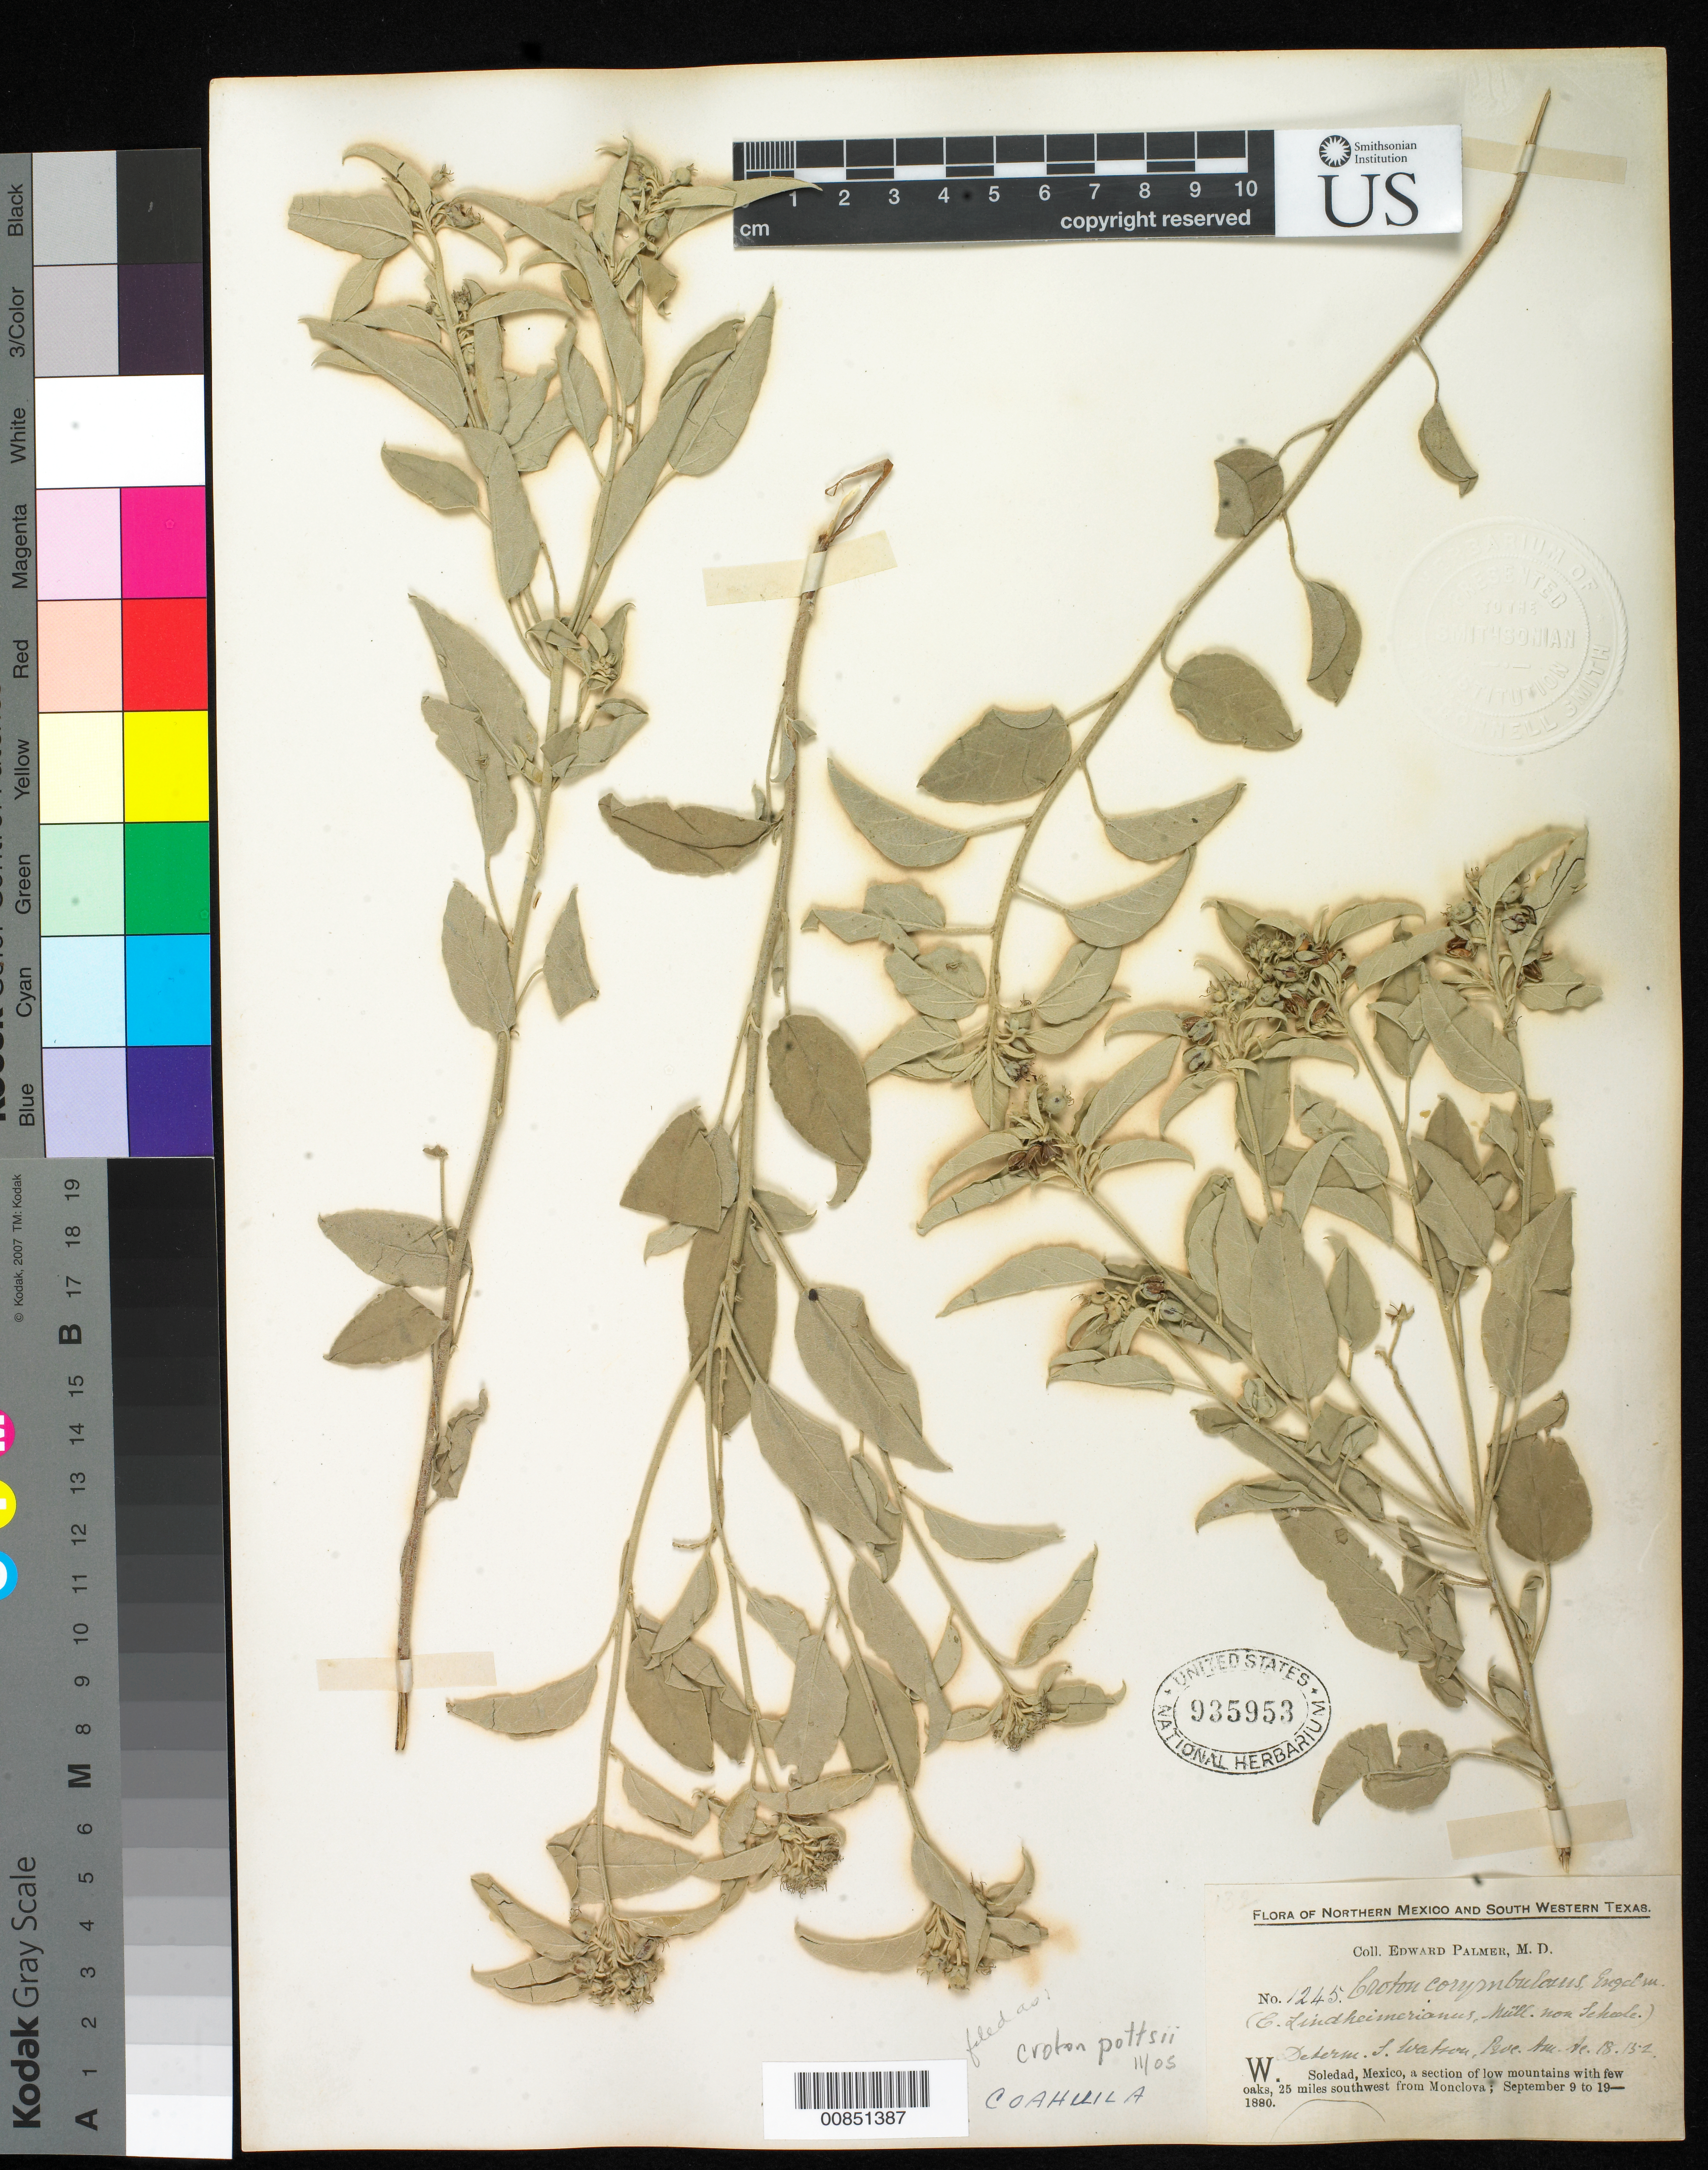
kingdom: Plantae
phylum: Tracheophyta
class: Magnoliopsida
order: Malpighiales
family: Euphorbiaceae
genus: Croton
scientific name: Croton pottsii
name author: (Klotzsch) Müll. Arg.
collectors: E. Palmer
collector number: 1245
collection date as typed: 09 Sep 1880 to 19 Sep 1880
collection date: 1880-09-09/1880-09-19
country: Mexico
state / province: Coahuila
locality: W. Soledad, 25 miles southwest from Monclova, Coahuila.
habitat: A section of low mountains with few oaks.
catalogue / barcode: US 935953